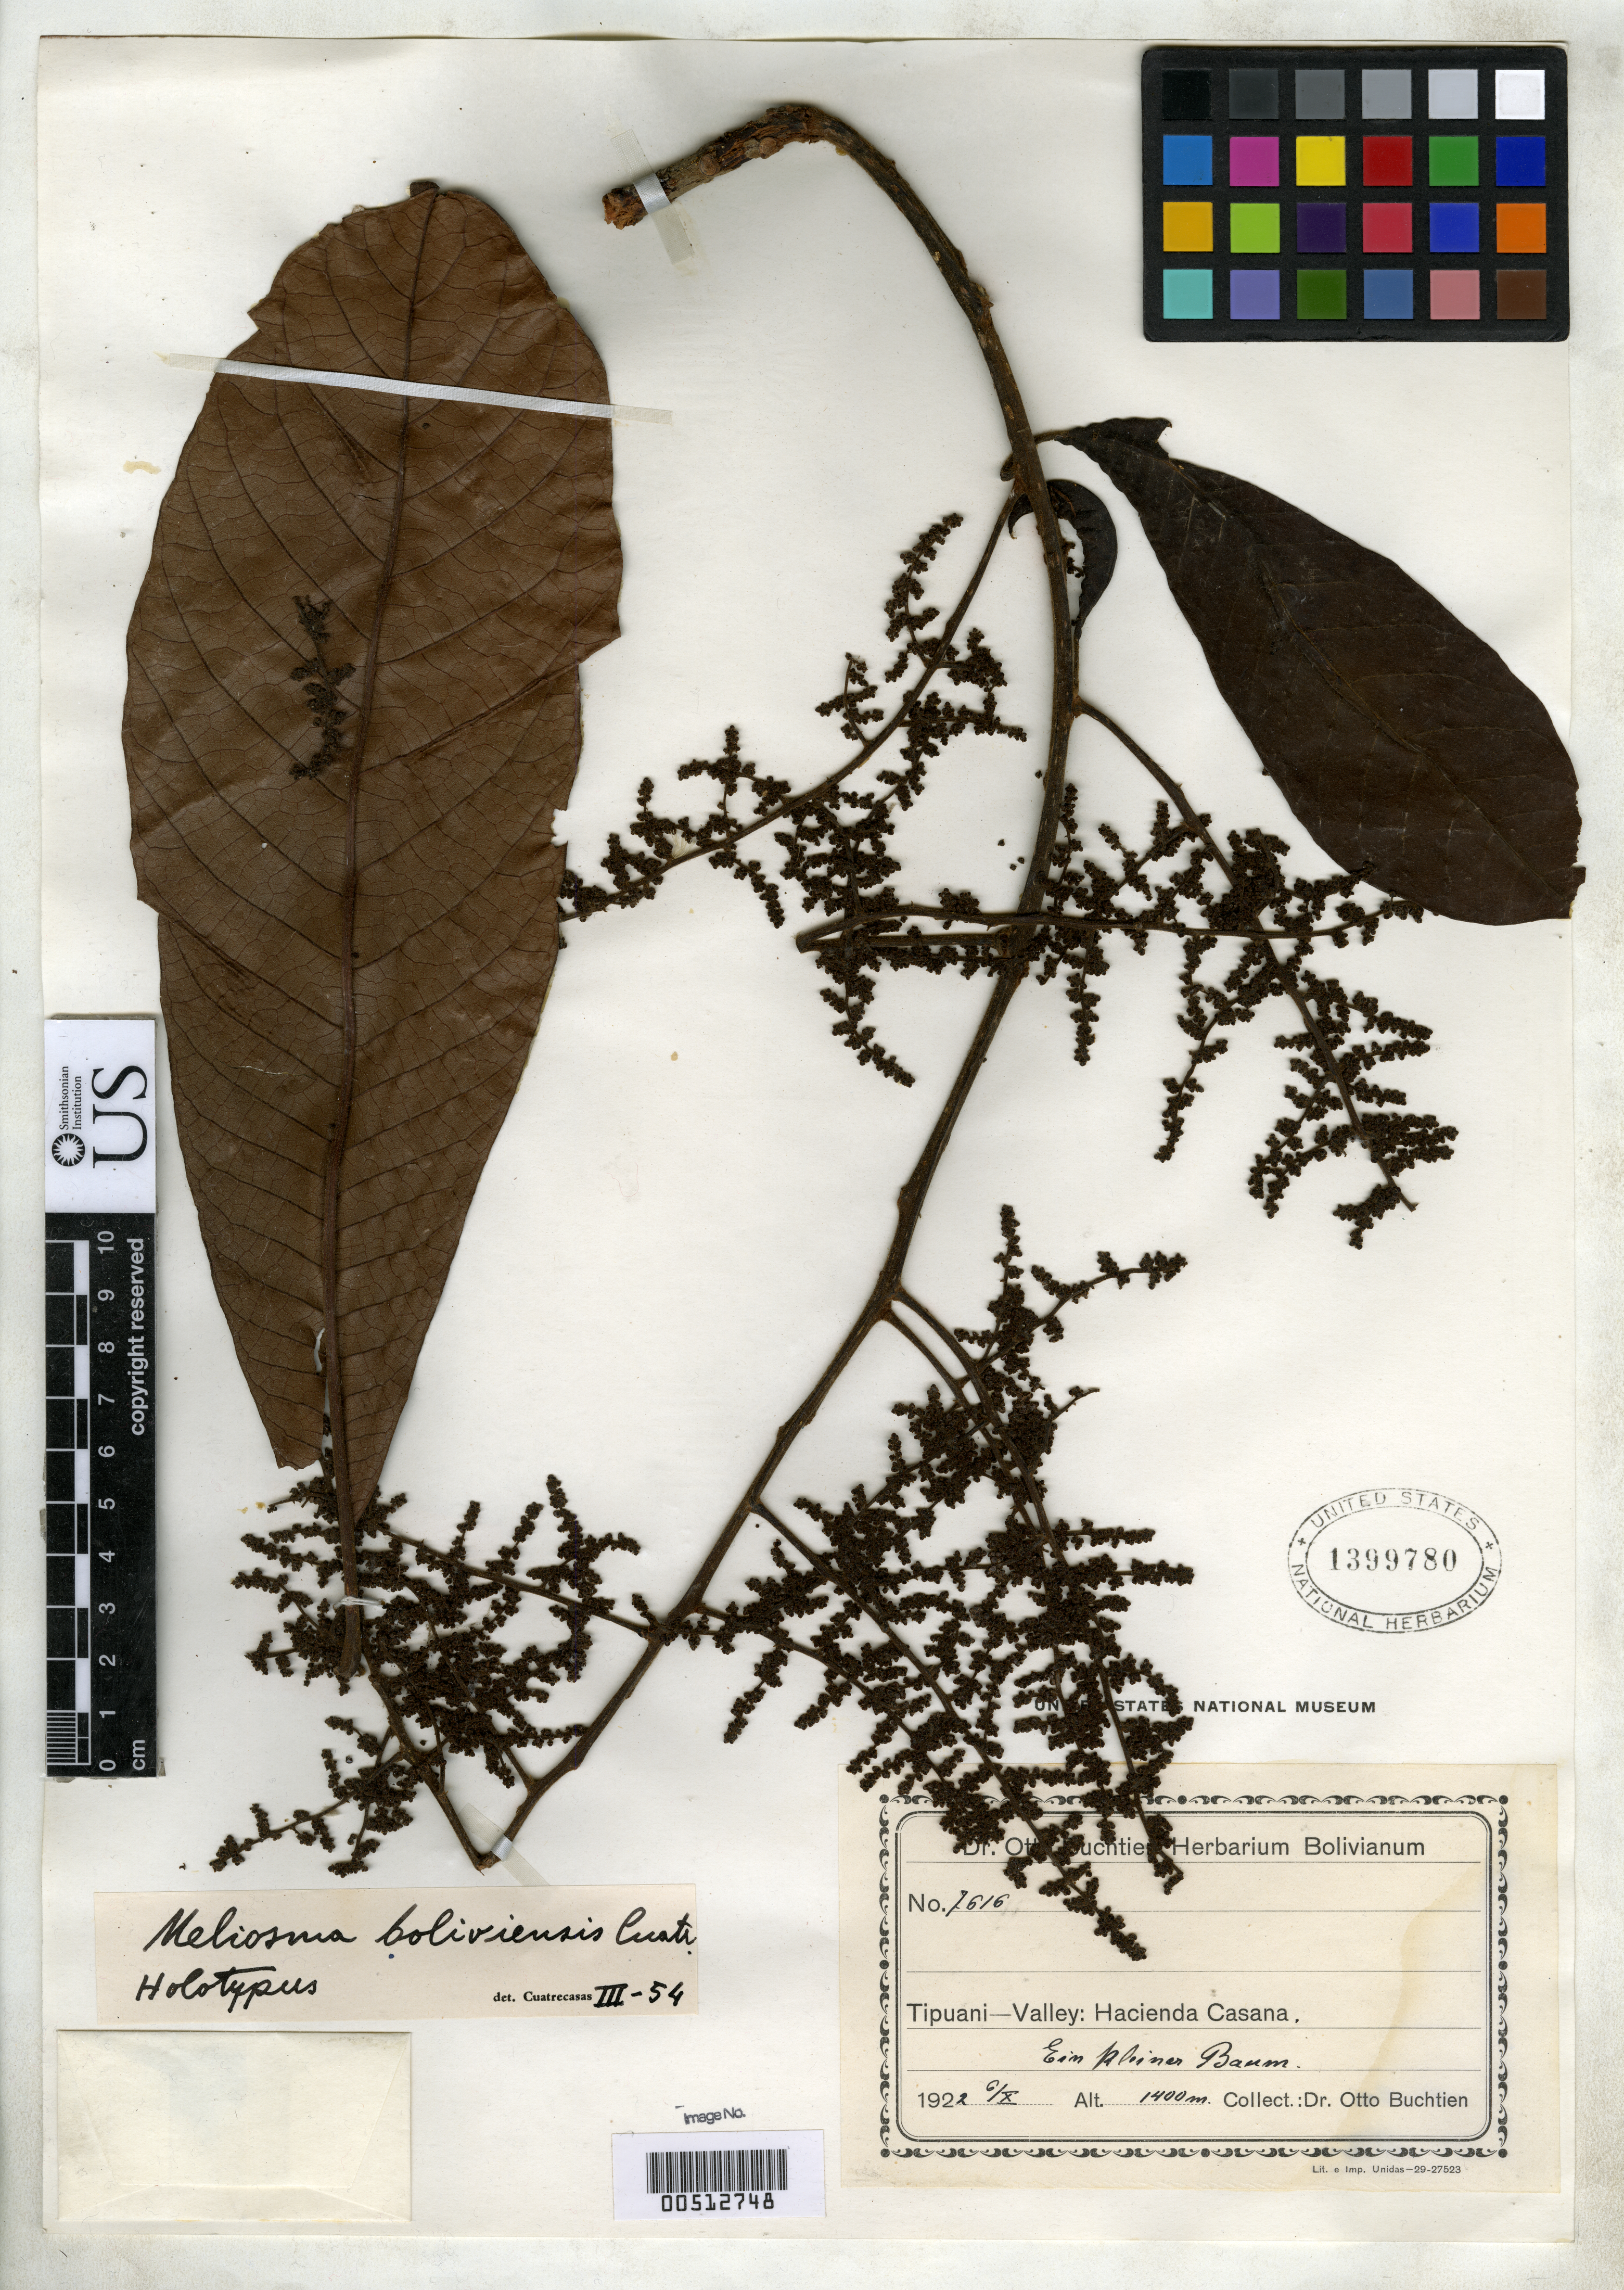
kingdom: Plantae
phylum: Tracheophyta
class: Magnoliopsida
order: Proteales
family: Sabiaceae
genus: Meliosma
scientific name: Meliosma boliviensis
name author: Cuatrec.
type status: Holotype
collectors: O. Buchtien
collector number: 7616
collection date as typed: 06 Oct 1922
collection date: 1922-10-06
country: Bolivia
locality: Tipuani, Hacienda Casana.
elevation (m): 1400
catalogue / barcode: US 1399780